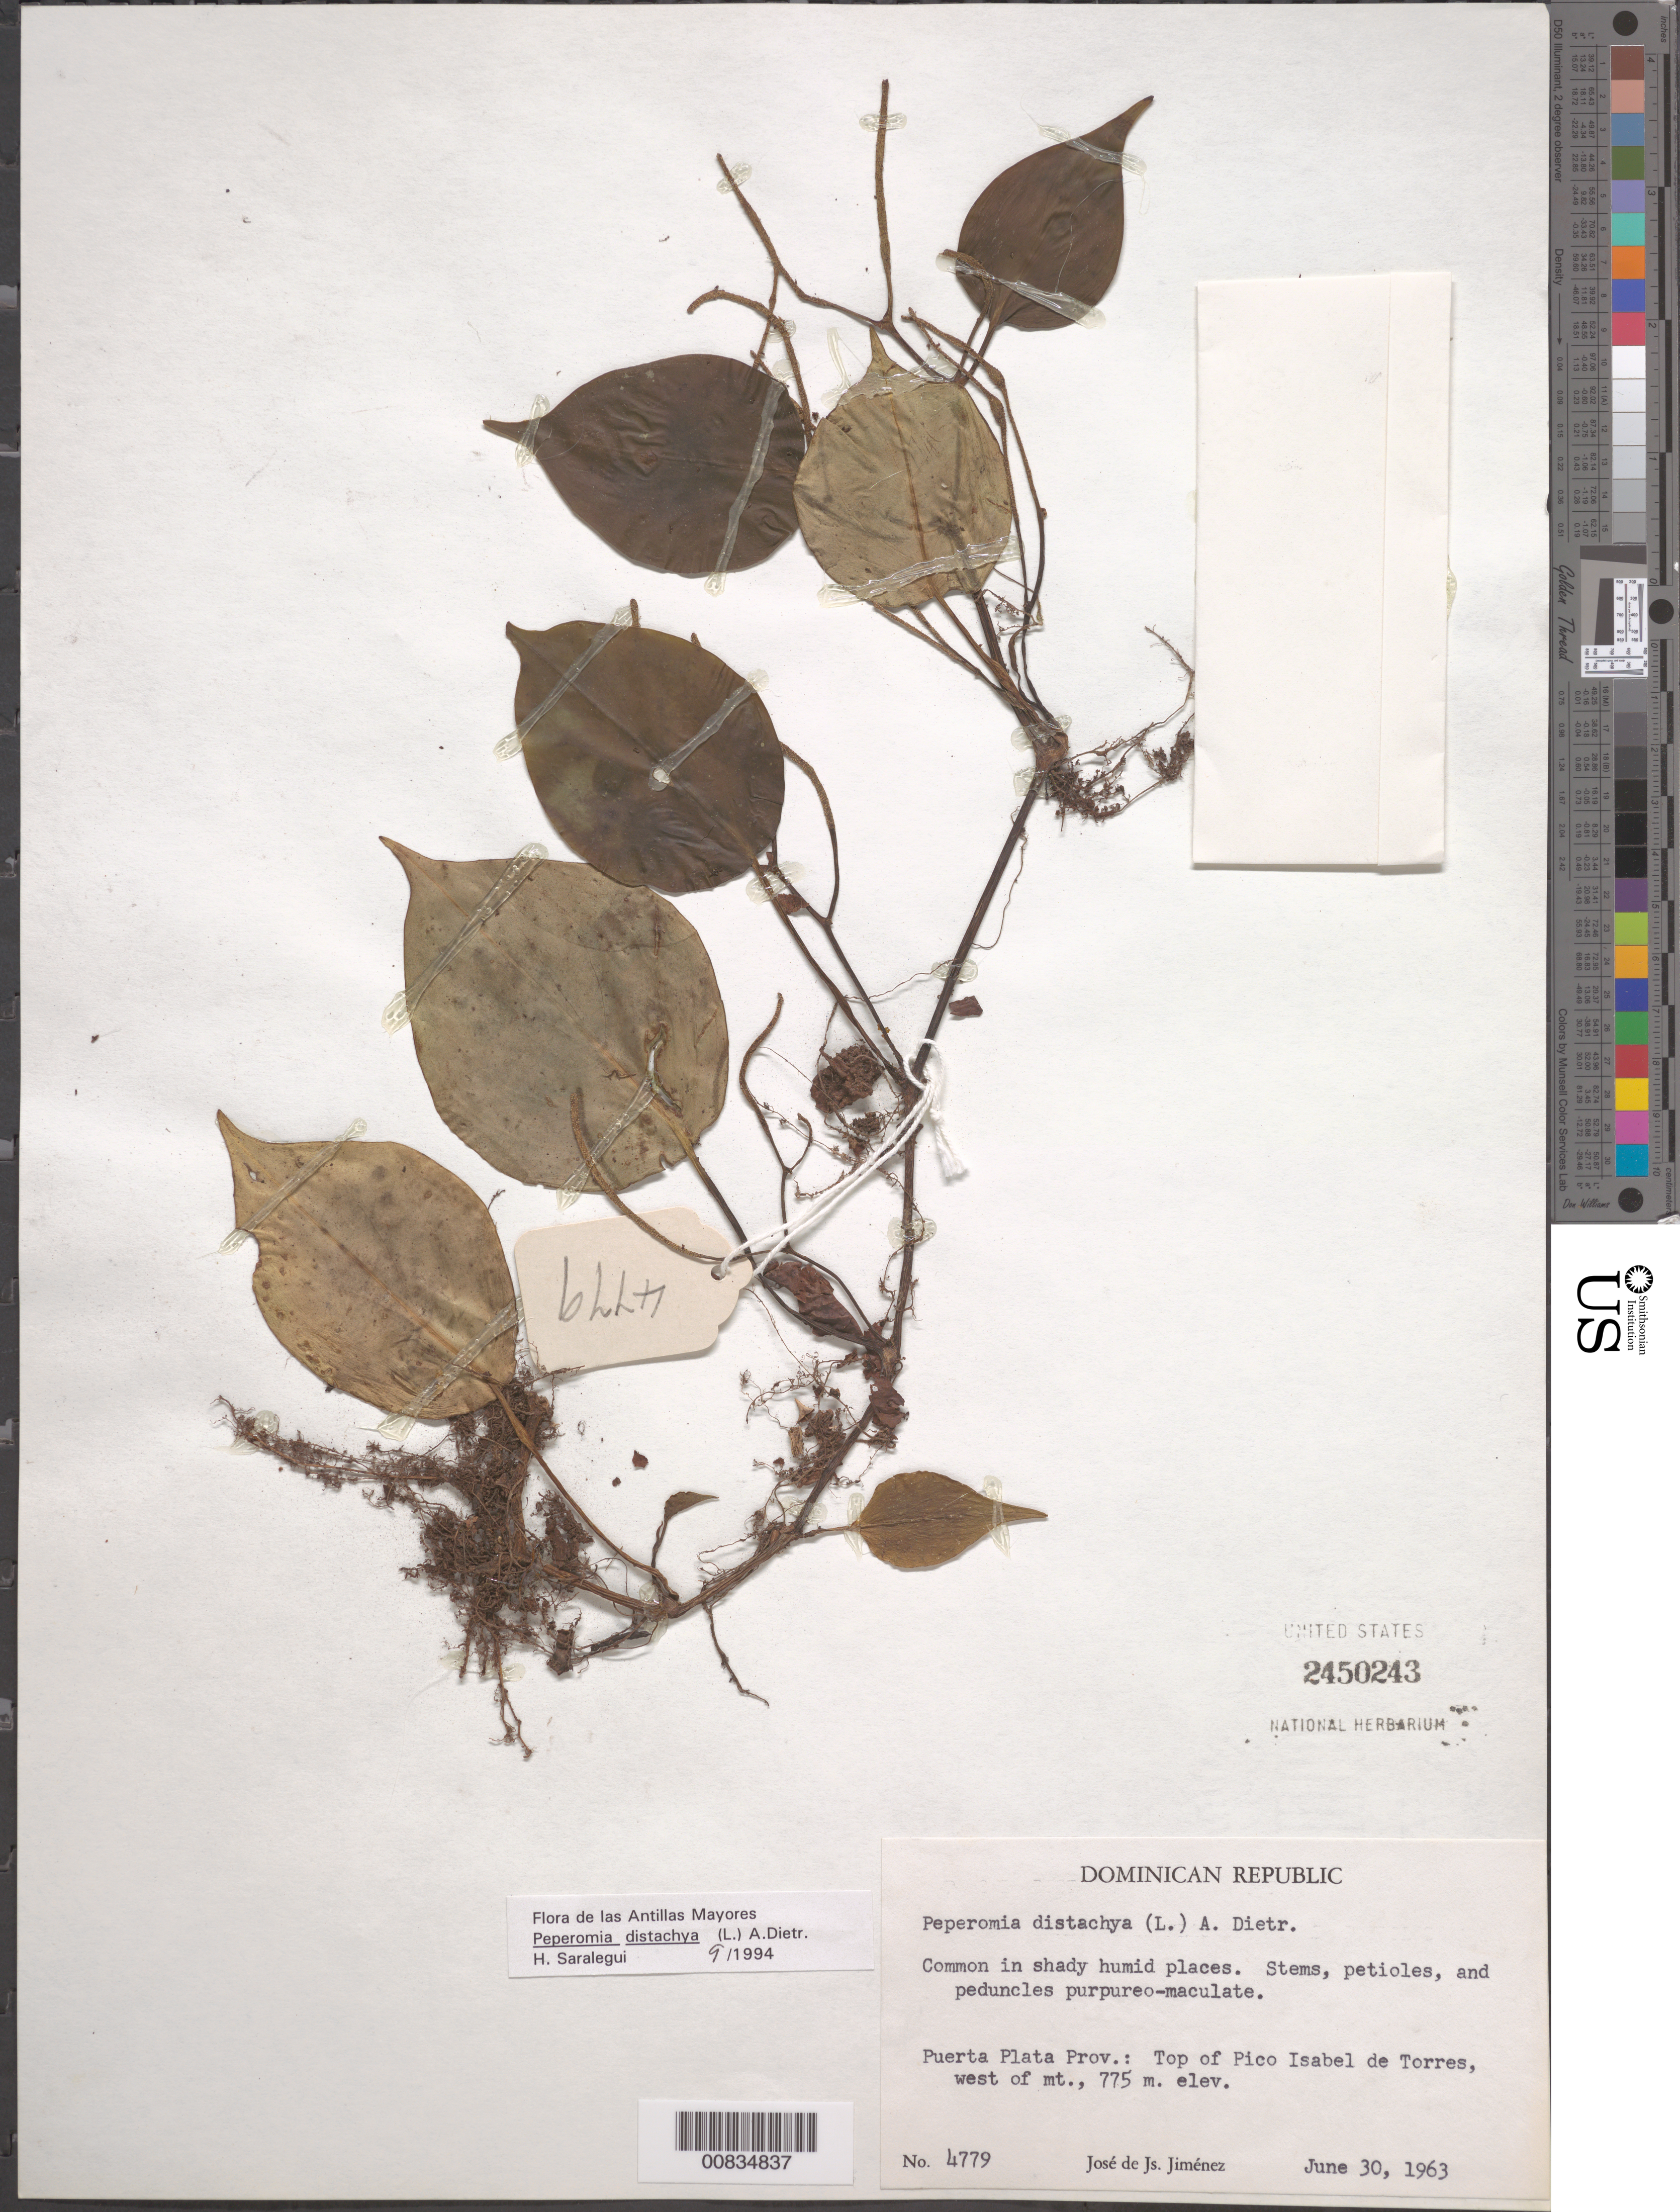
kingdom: Plantae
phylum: Tracheophyta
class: Magnoliopsida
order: Piperales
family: Piperaceae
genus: Peperomia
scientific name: Peperomia distachya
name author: (L.) A. Dietr.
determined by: Saralegui Boza, H., (HAJB), Jardin Botanico Nacional (Habana)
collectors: J. J. Jiménez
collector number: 4779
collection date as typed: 30 Jun 1963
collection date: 1963-06-30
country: Dominican Republic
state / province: Puerto Plata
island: Hispaniola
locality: Top of Pico Isabel de Torres, west of Mt.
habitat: Common in shady humid places.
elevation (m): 775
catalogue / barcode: US 2450243